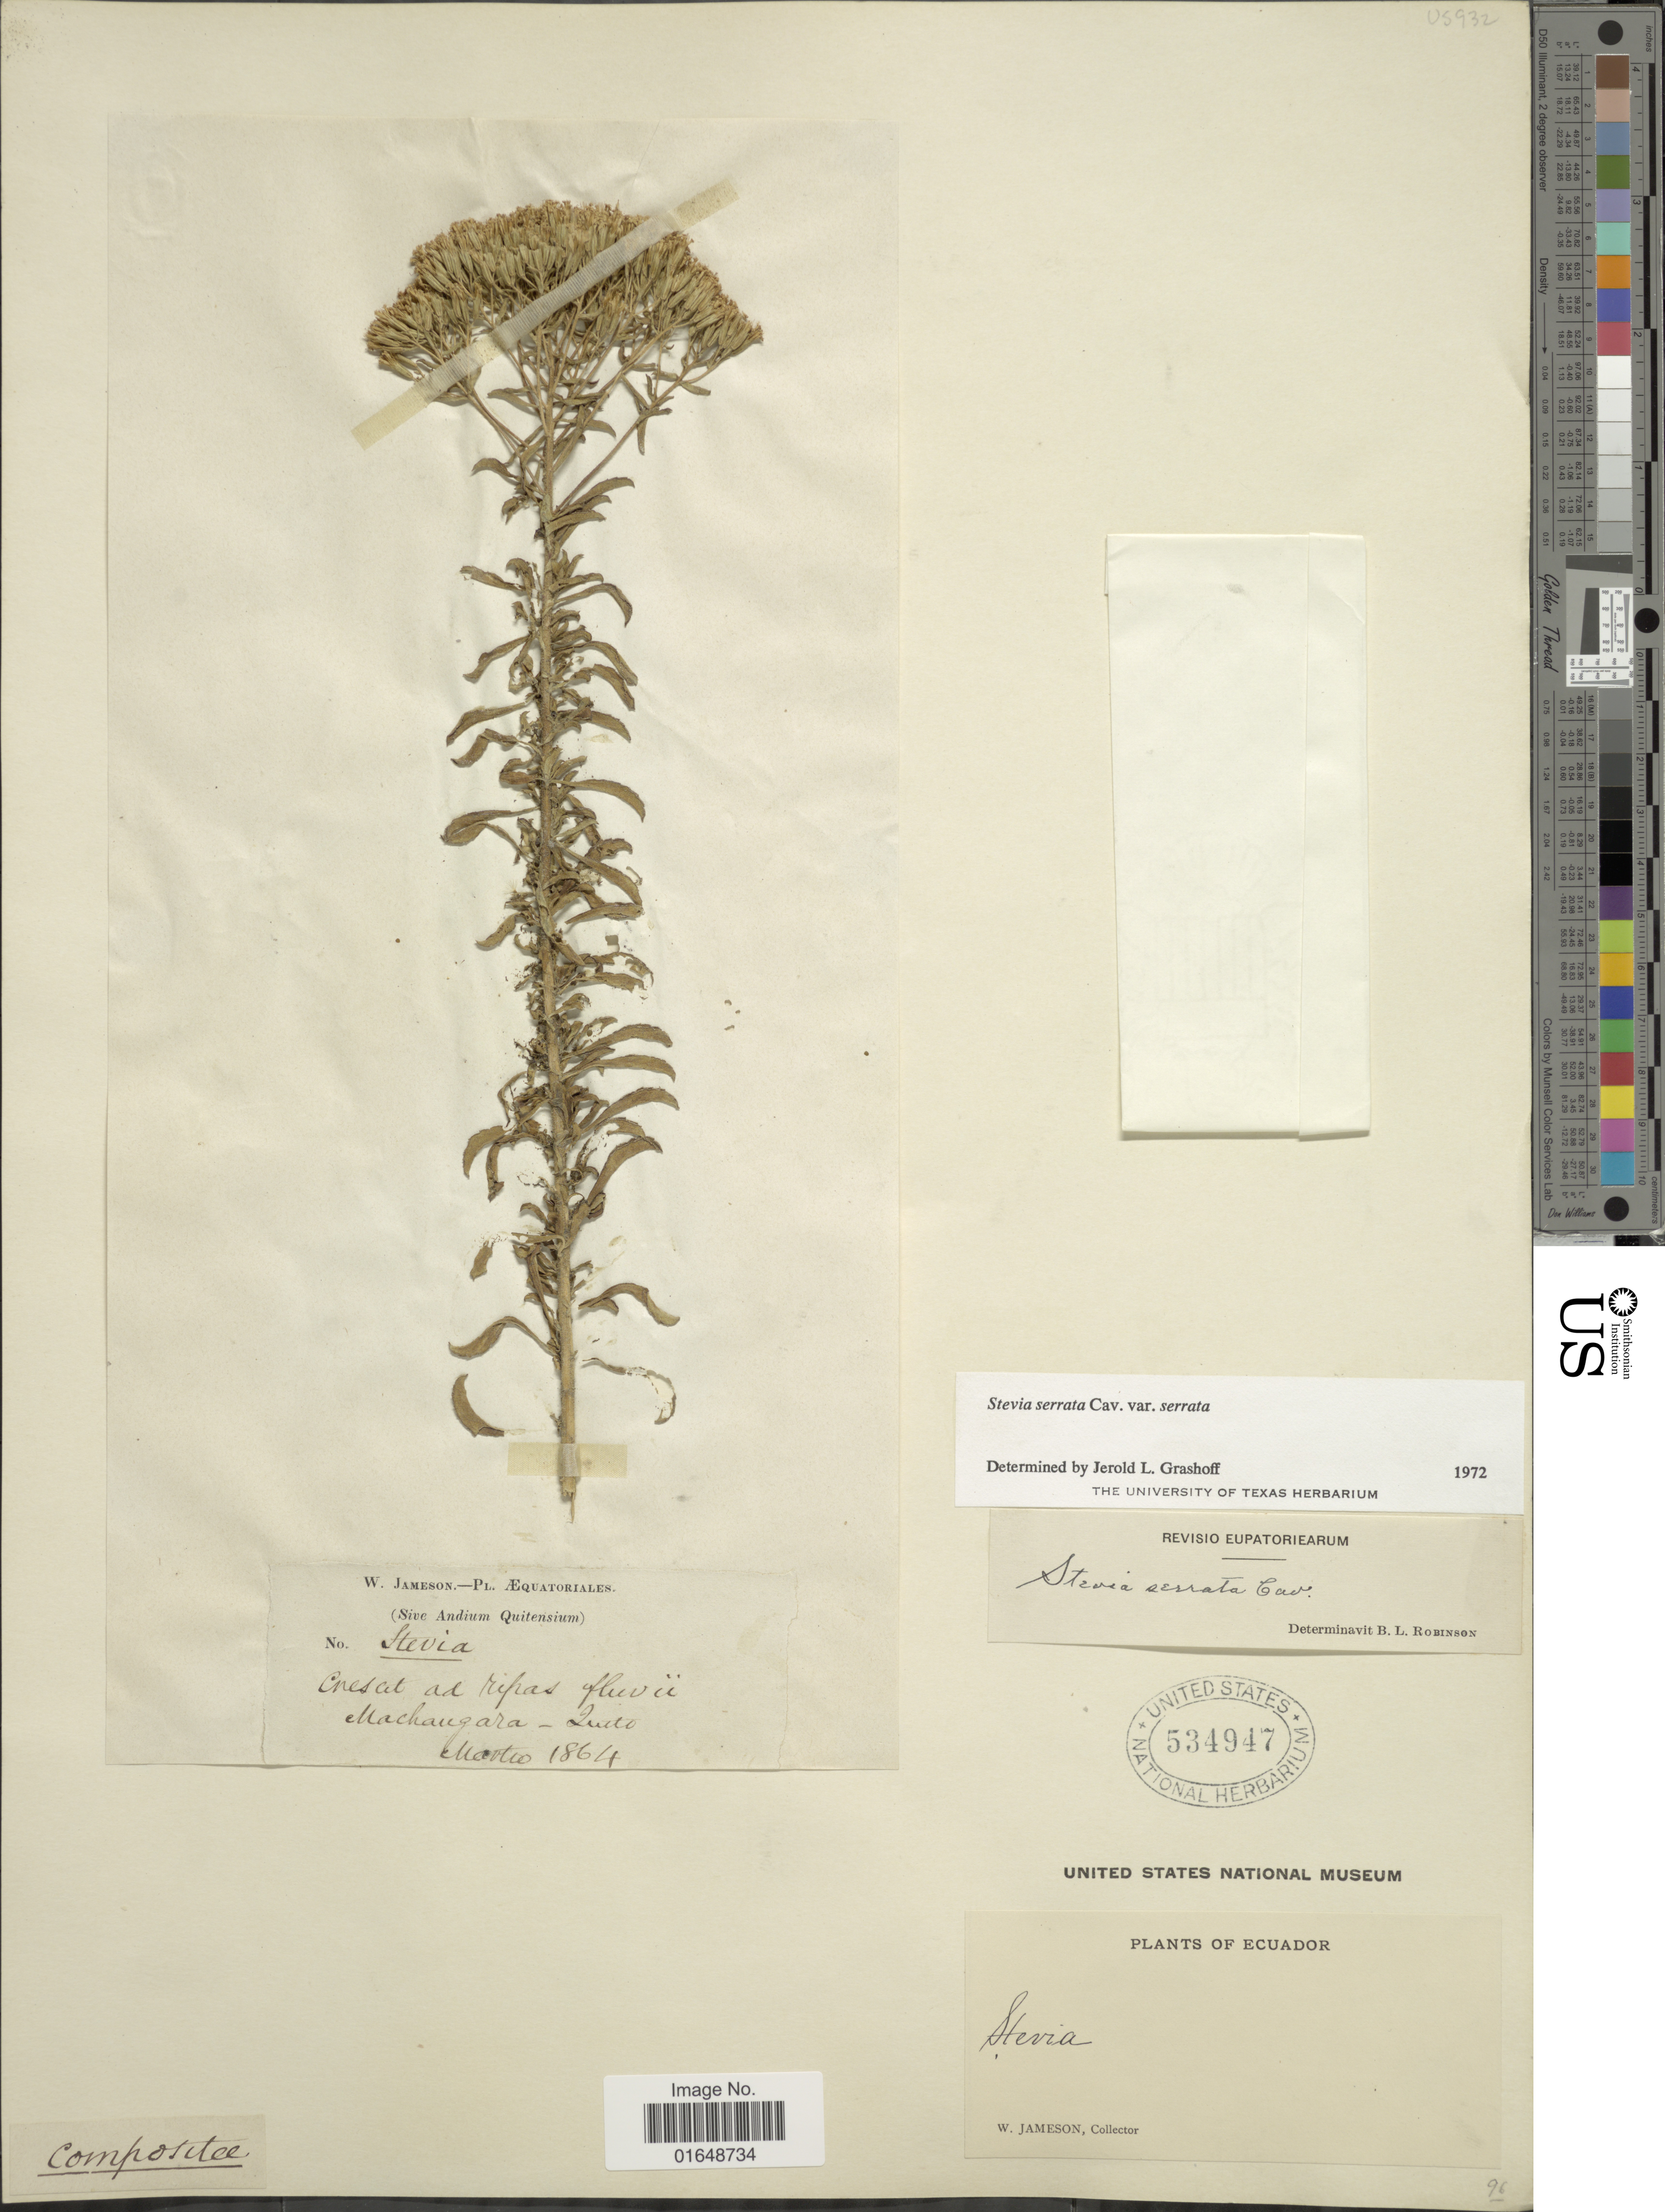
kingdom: Plantae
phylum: Tracheophyta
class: Magnoliopsida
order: Asterales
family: Asteraceae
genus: Stevia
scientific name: Stevia serrata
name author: Cav.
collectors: W. Jameson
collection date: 1864-03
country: Ecuador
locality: Crescit ad ripas fluvii Machangara - Quito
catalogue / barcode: US 534947